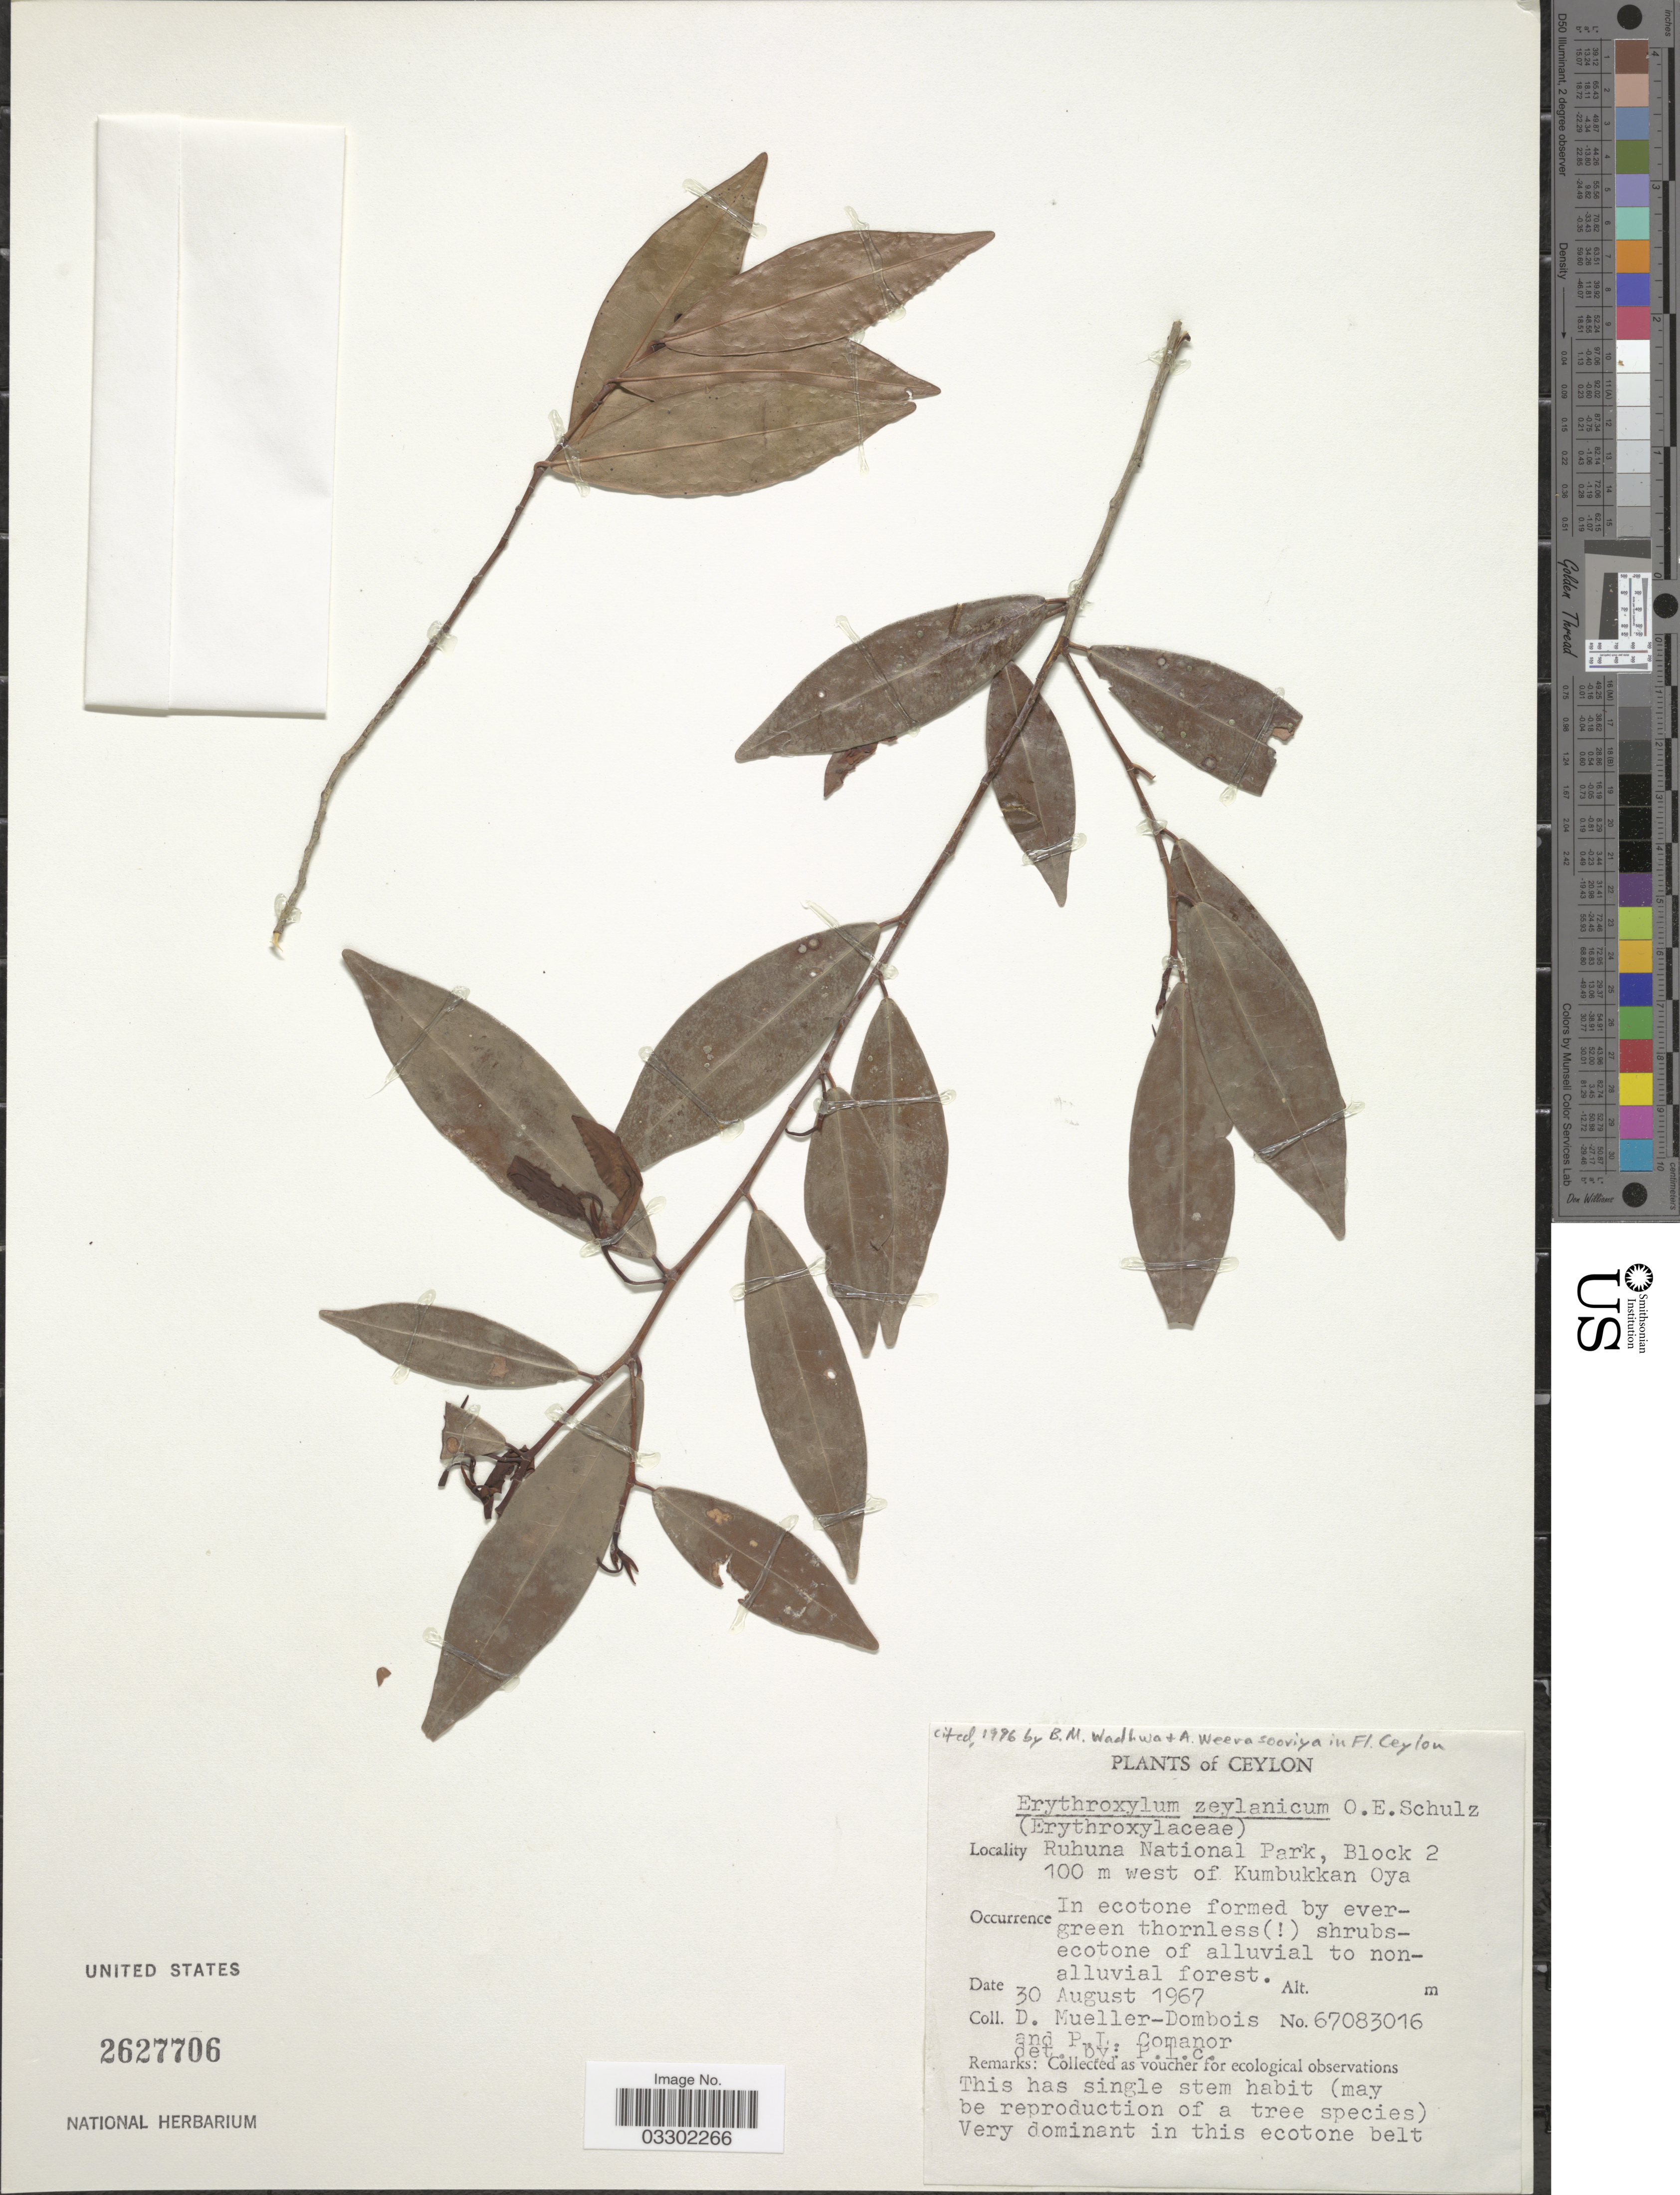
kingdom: Plantae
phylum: Tracheophyta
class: Magnoliopsida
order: Malpighiales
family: Erythroxylaceae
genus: Erythroxylum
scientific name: Erythroxylum zeylanicum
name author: O.E. Schulz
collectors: D. Mueller-Dombois & P. Comanor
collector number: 67083016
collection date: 1967-08-30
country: Sri Lanka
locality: Ceylon, Ruhuna National Park, Block 2 100 m west of Kumbukkan Oya.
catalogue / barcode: US 2627706